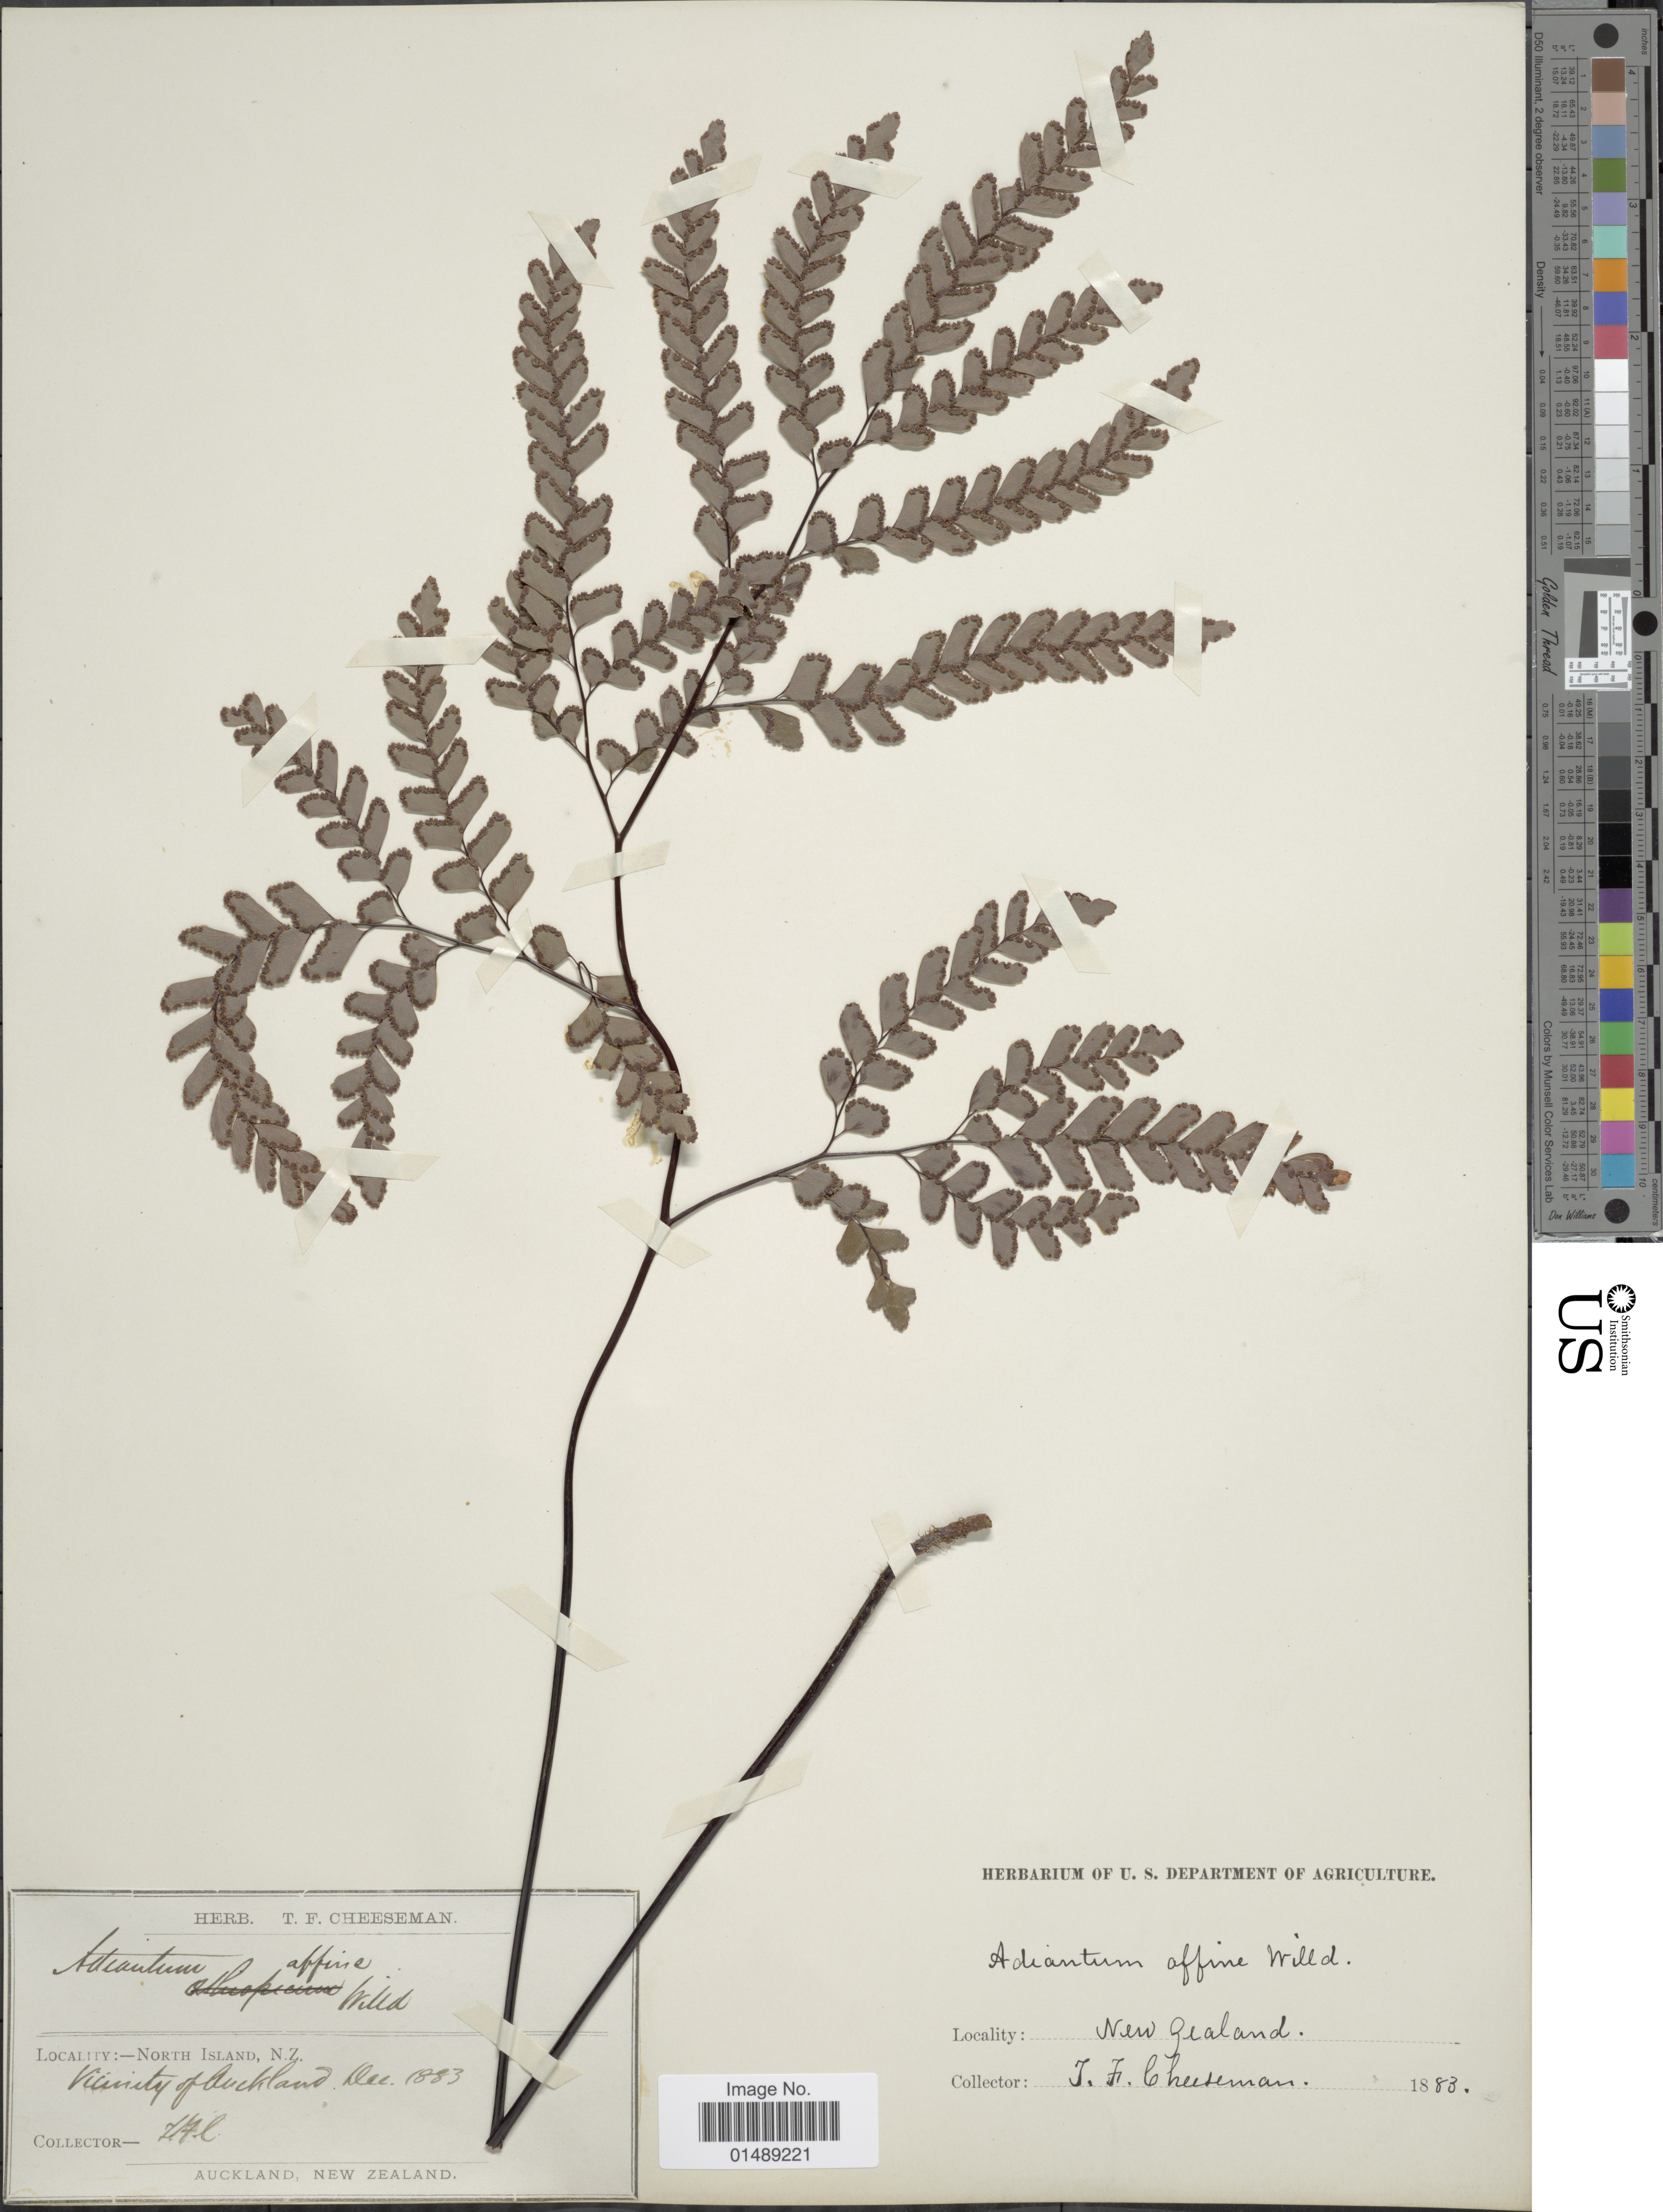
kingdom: Plantae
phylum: Tracheophyta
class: Polypodiopsida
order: Polypodiales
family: Pteridaceae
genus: Adiantum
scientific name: Adiantum affine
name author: Willd.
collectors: T. F. Cheeseman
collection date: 1883-12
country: New Zealand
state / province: Auckland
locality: North Island, N.Z. Vicinity of Auckland